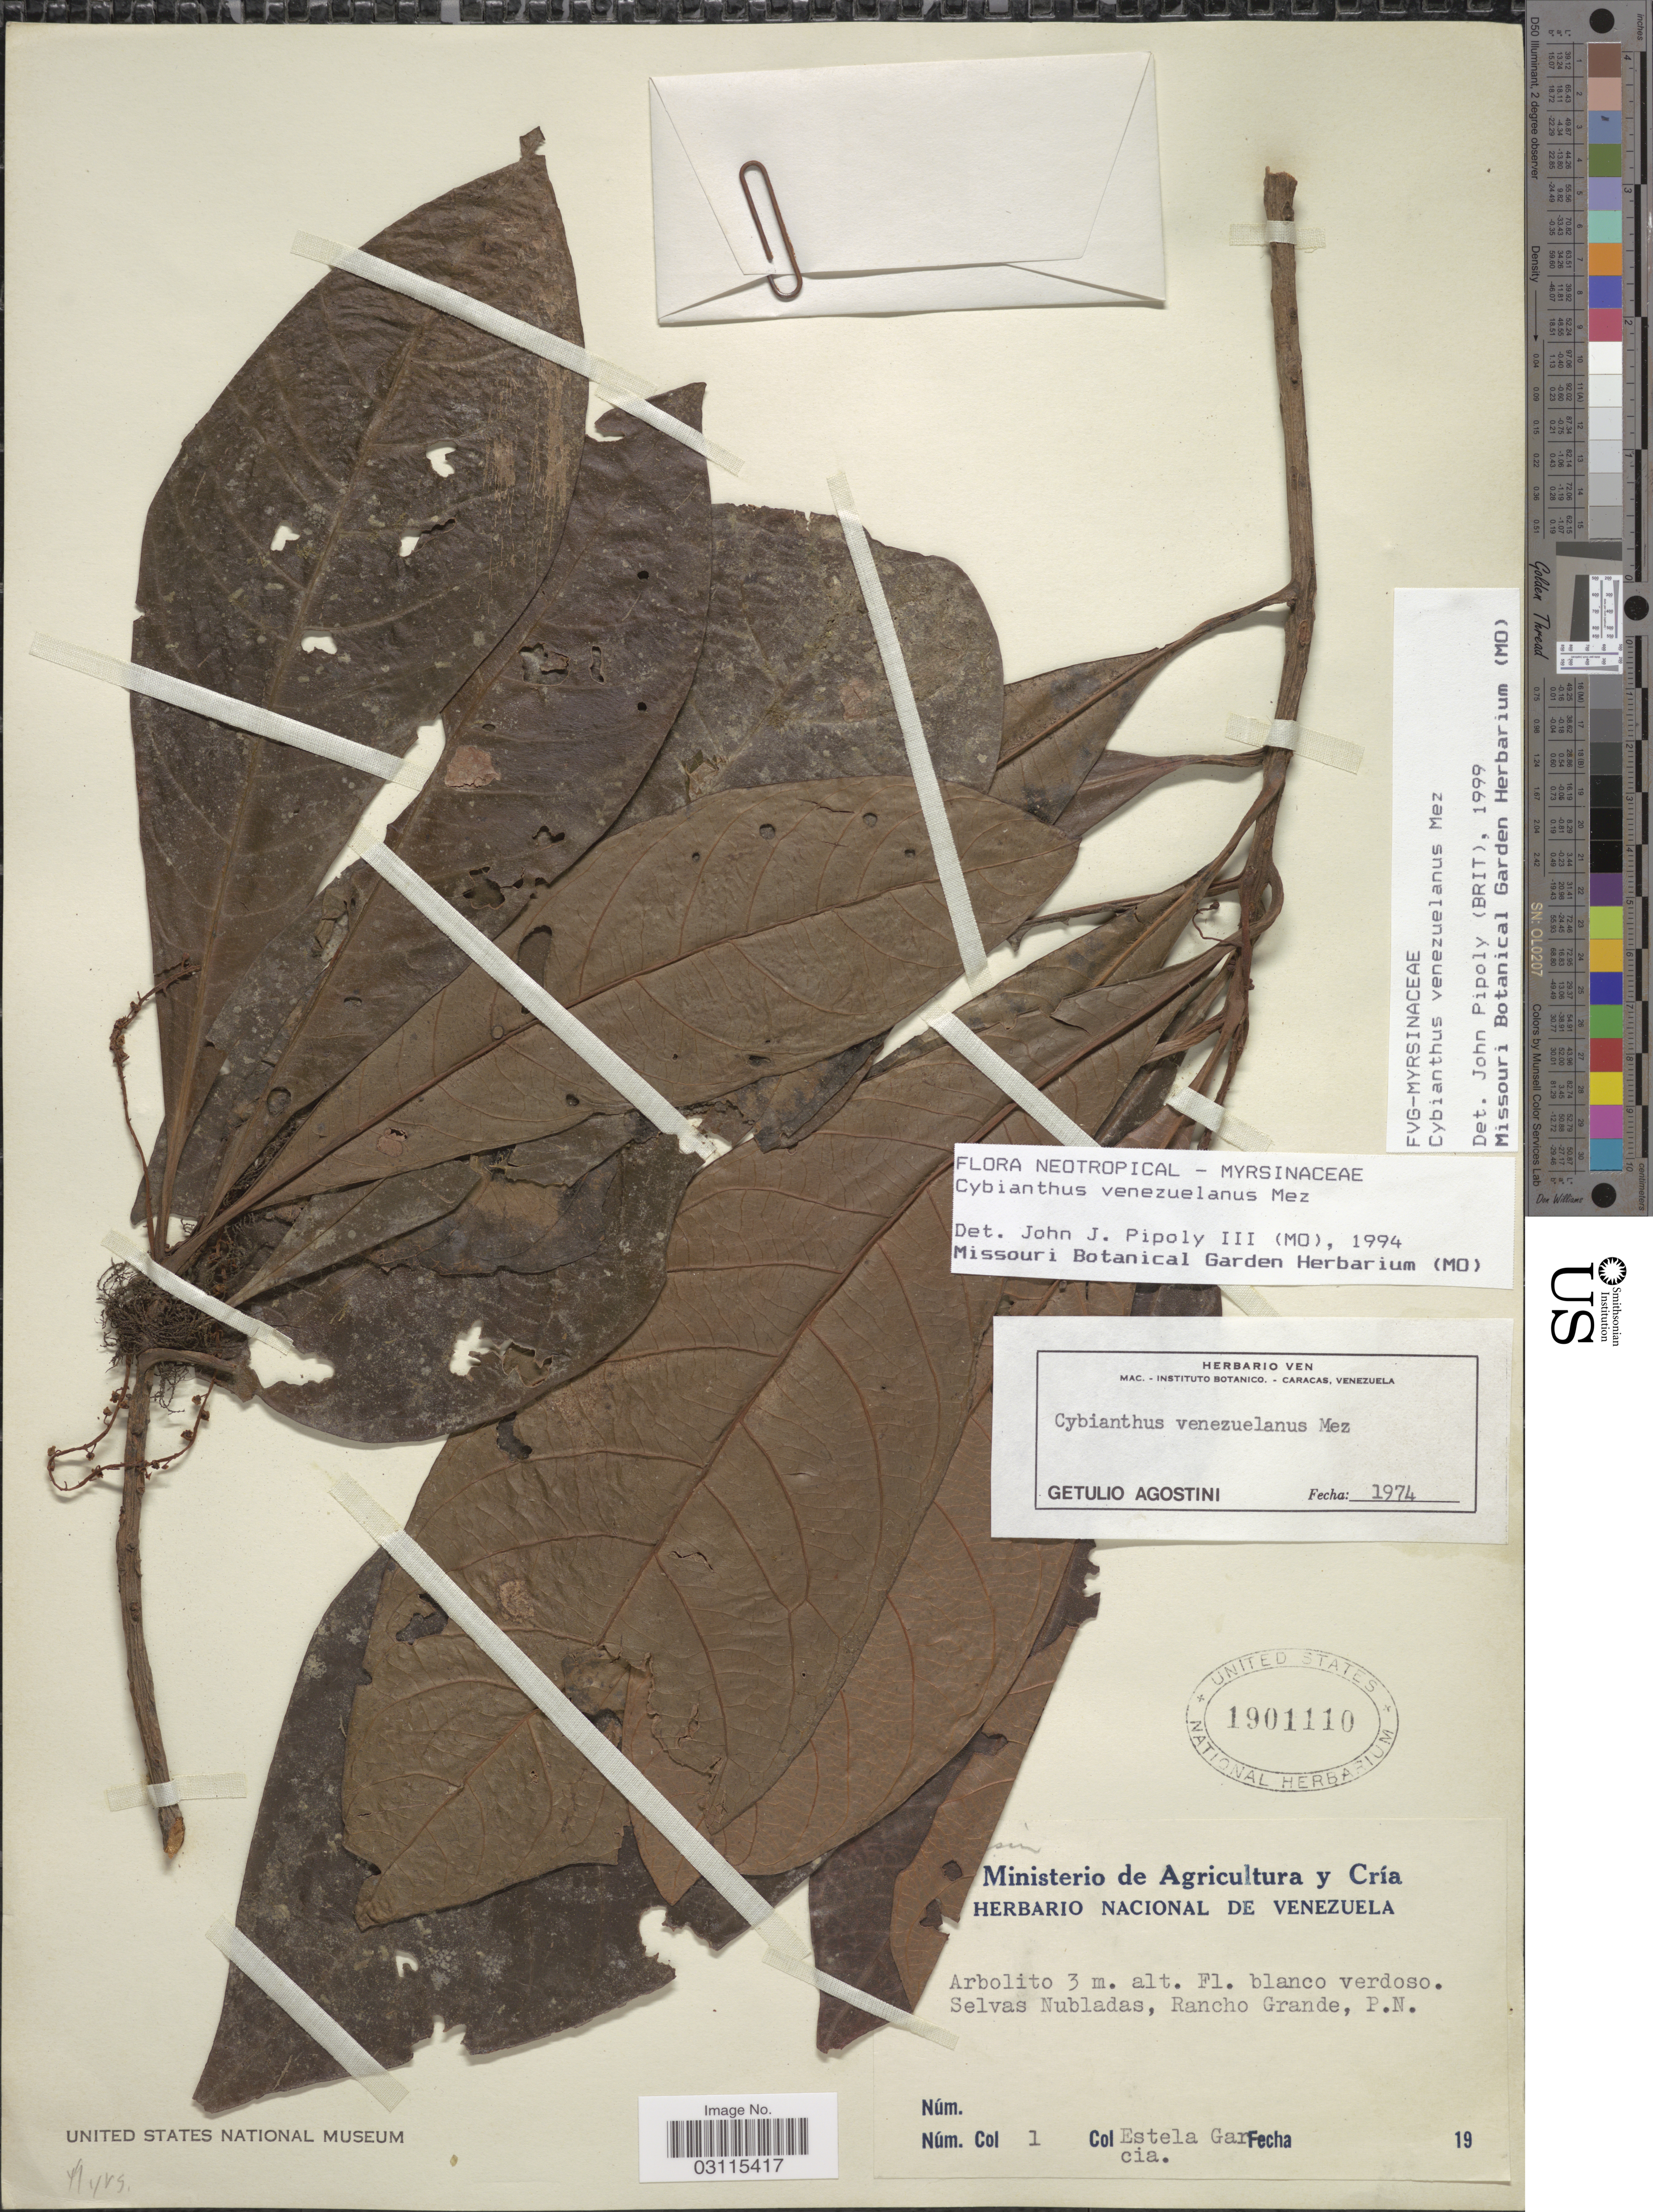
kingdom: Plantae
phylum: Tracheophyta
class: Magnoliopsida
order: Ericales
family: Primulaceae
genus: Cybianthus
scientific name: Cybianthus venezuelanus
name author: Mez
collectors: E. Garcia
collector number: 1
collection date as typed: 19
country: Venezuela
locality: Selvas Nubladas, Rancho Grande, P. N.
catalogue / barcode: US 1901110